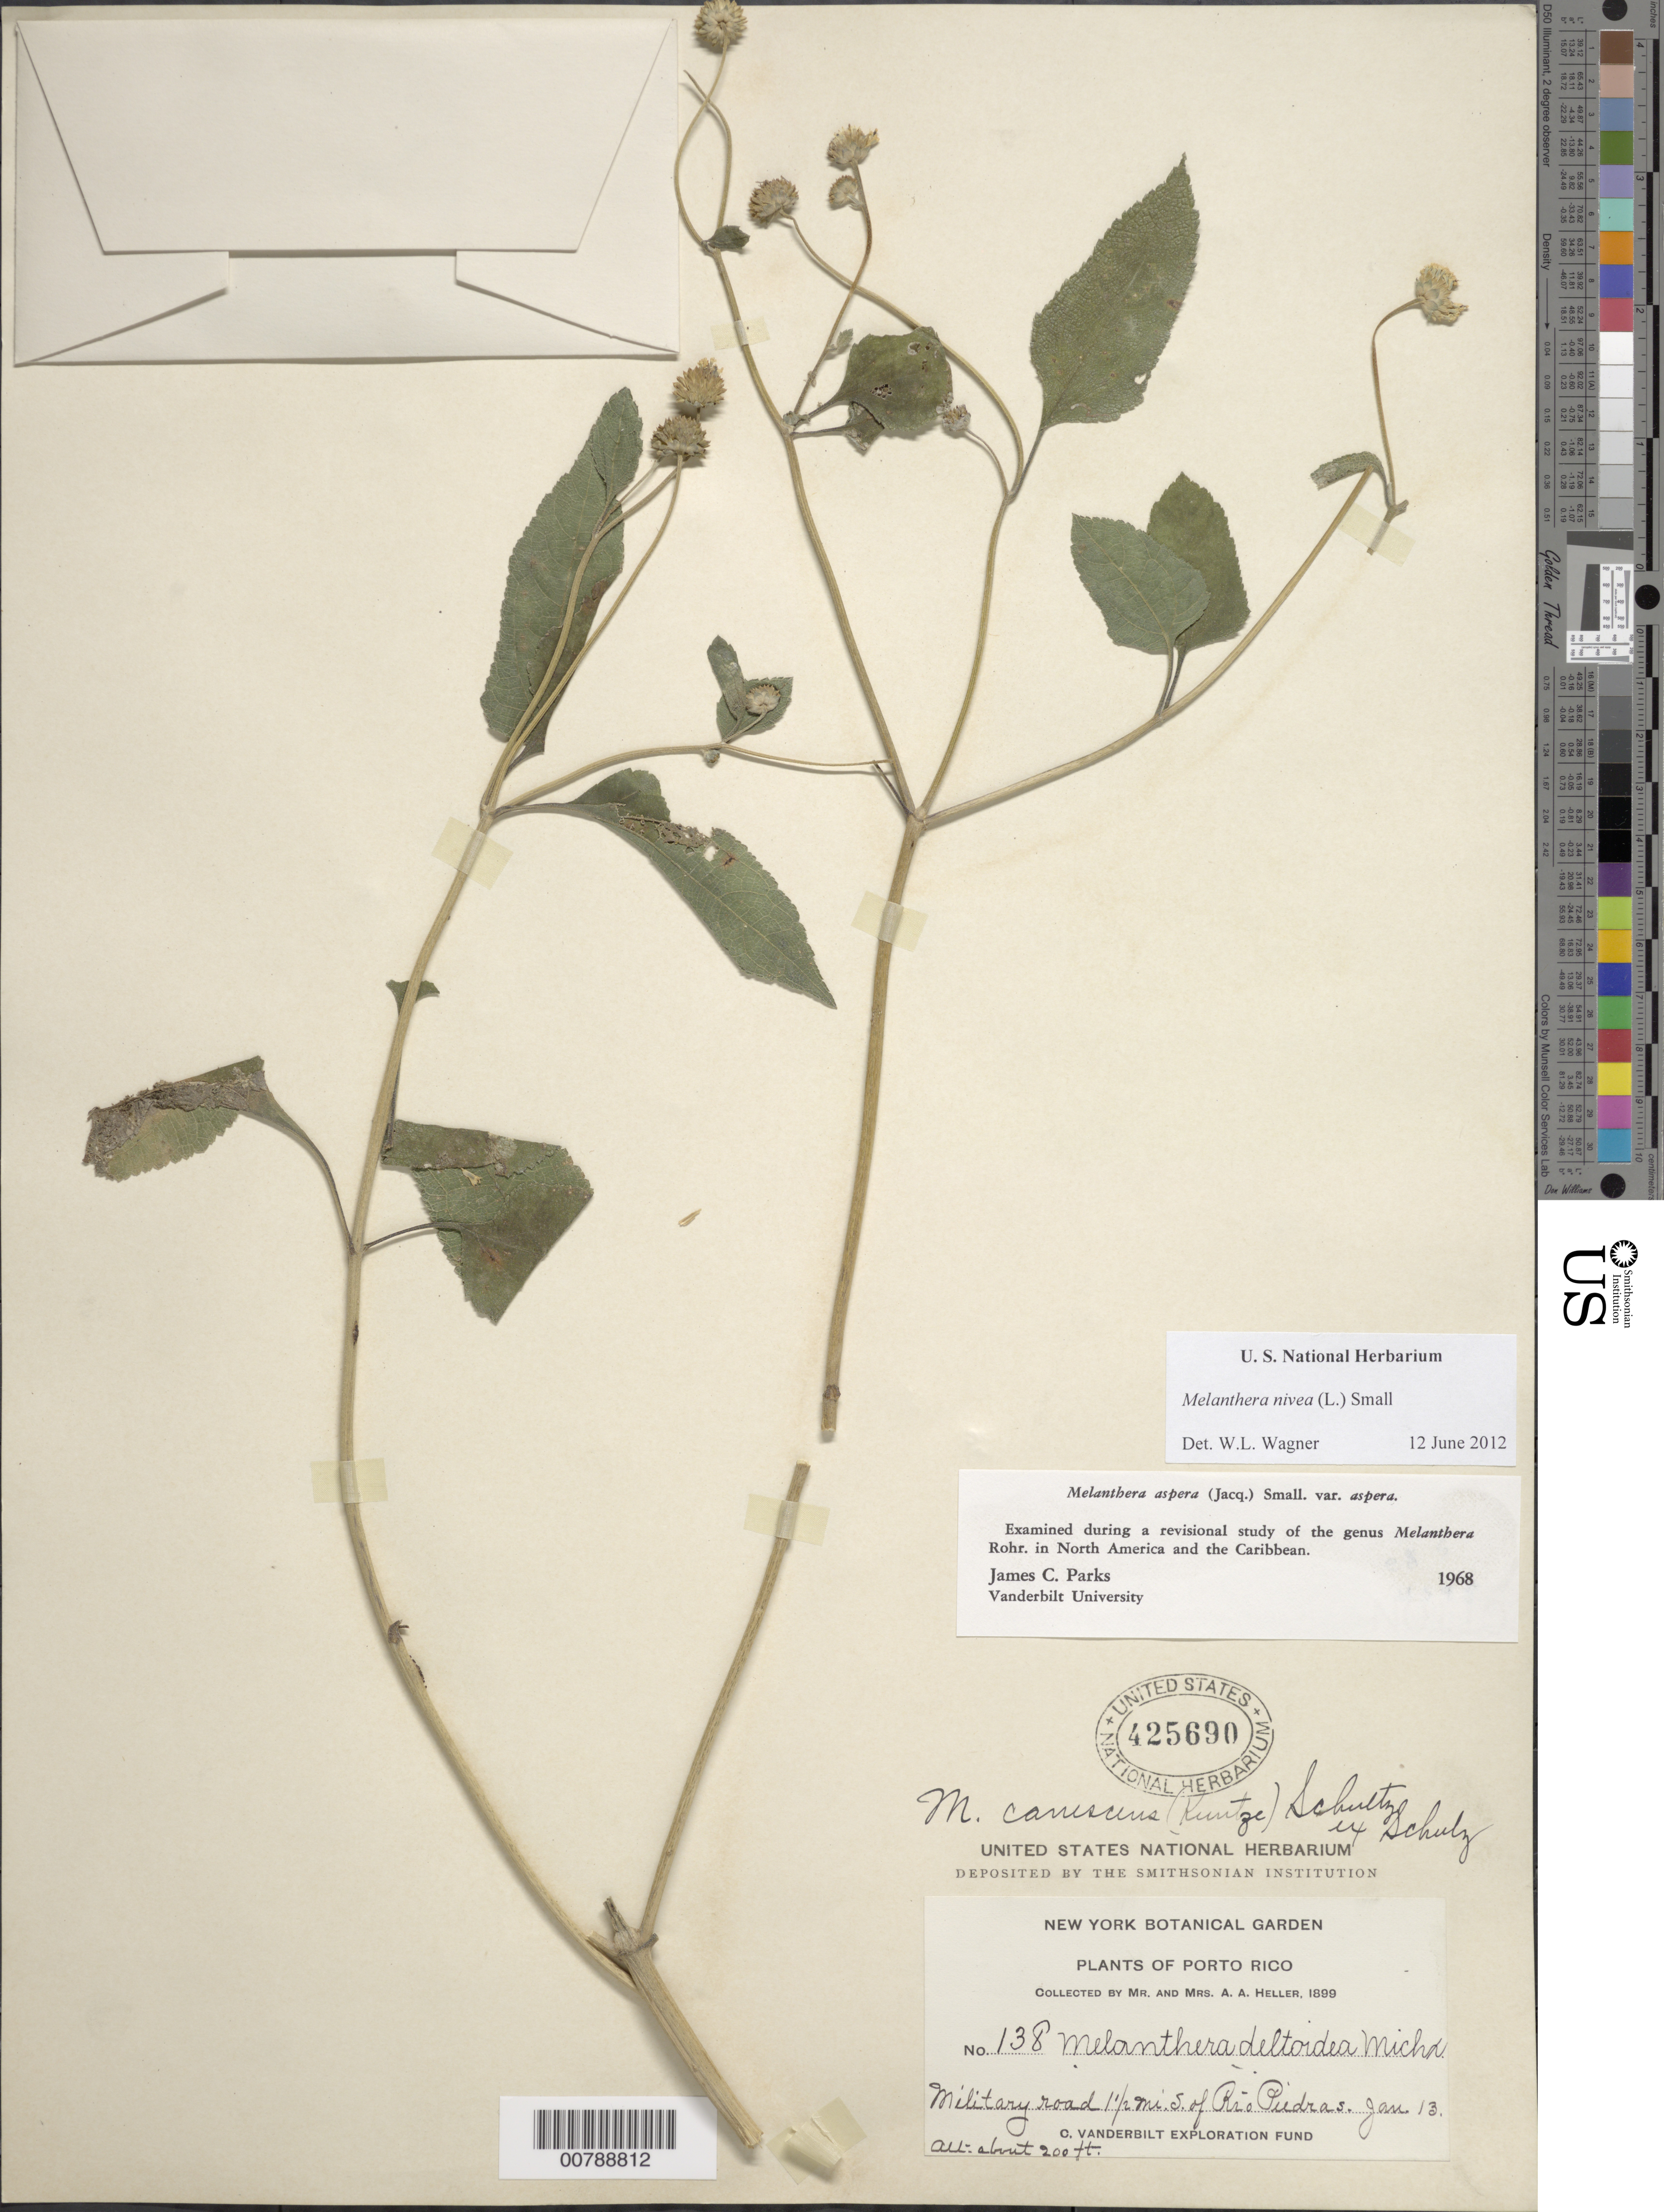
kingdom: Plantae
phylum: Tracheophyta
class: Magnoliopsida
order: Asterales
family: Asteraceae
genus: Melanthera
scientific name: Melanthera nivea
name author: (L.) Small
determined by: Parks, J. C.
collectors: A. A. Heller & E. G. Heller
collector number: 138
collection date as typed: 13 Jan 1899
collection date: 1899-01-13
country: Puerto Rico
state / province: San Juan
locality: Military road 1.5 mile S of Río Piedras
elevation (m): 61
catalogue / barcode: US 425690